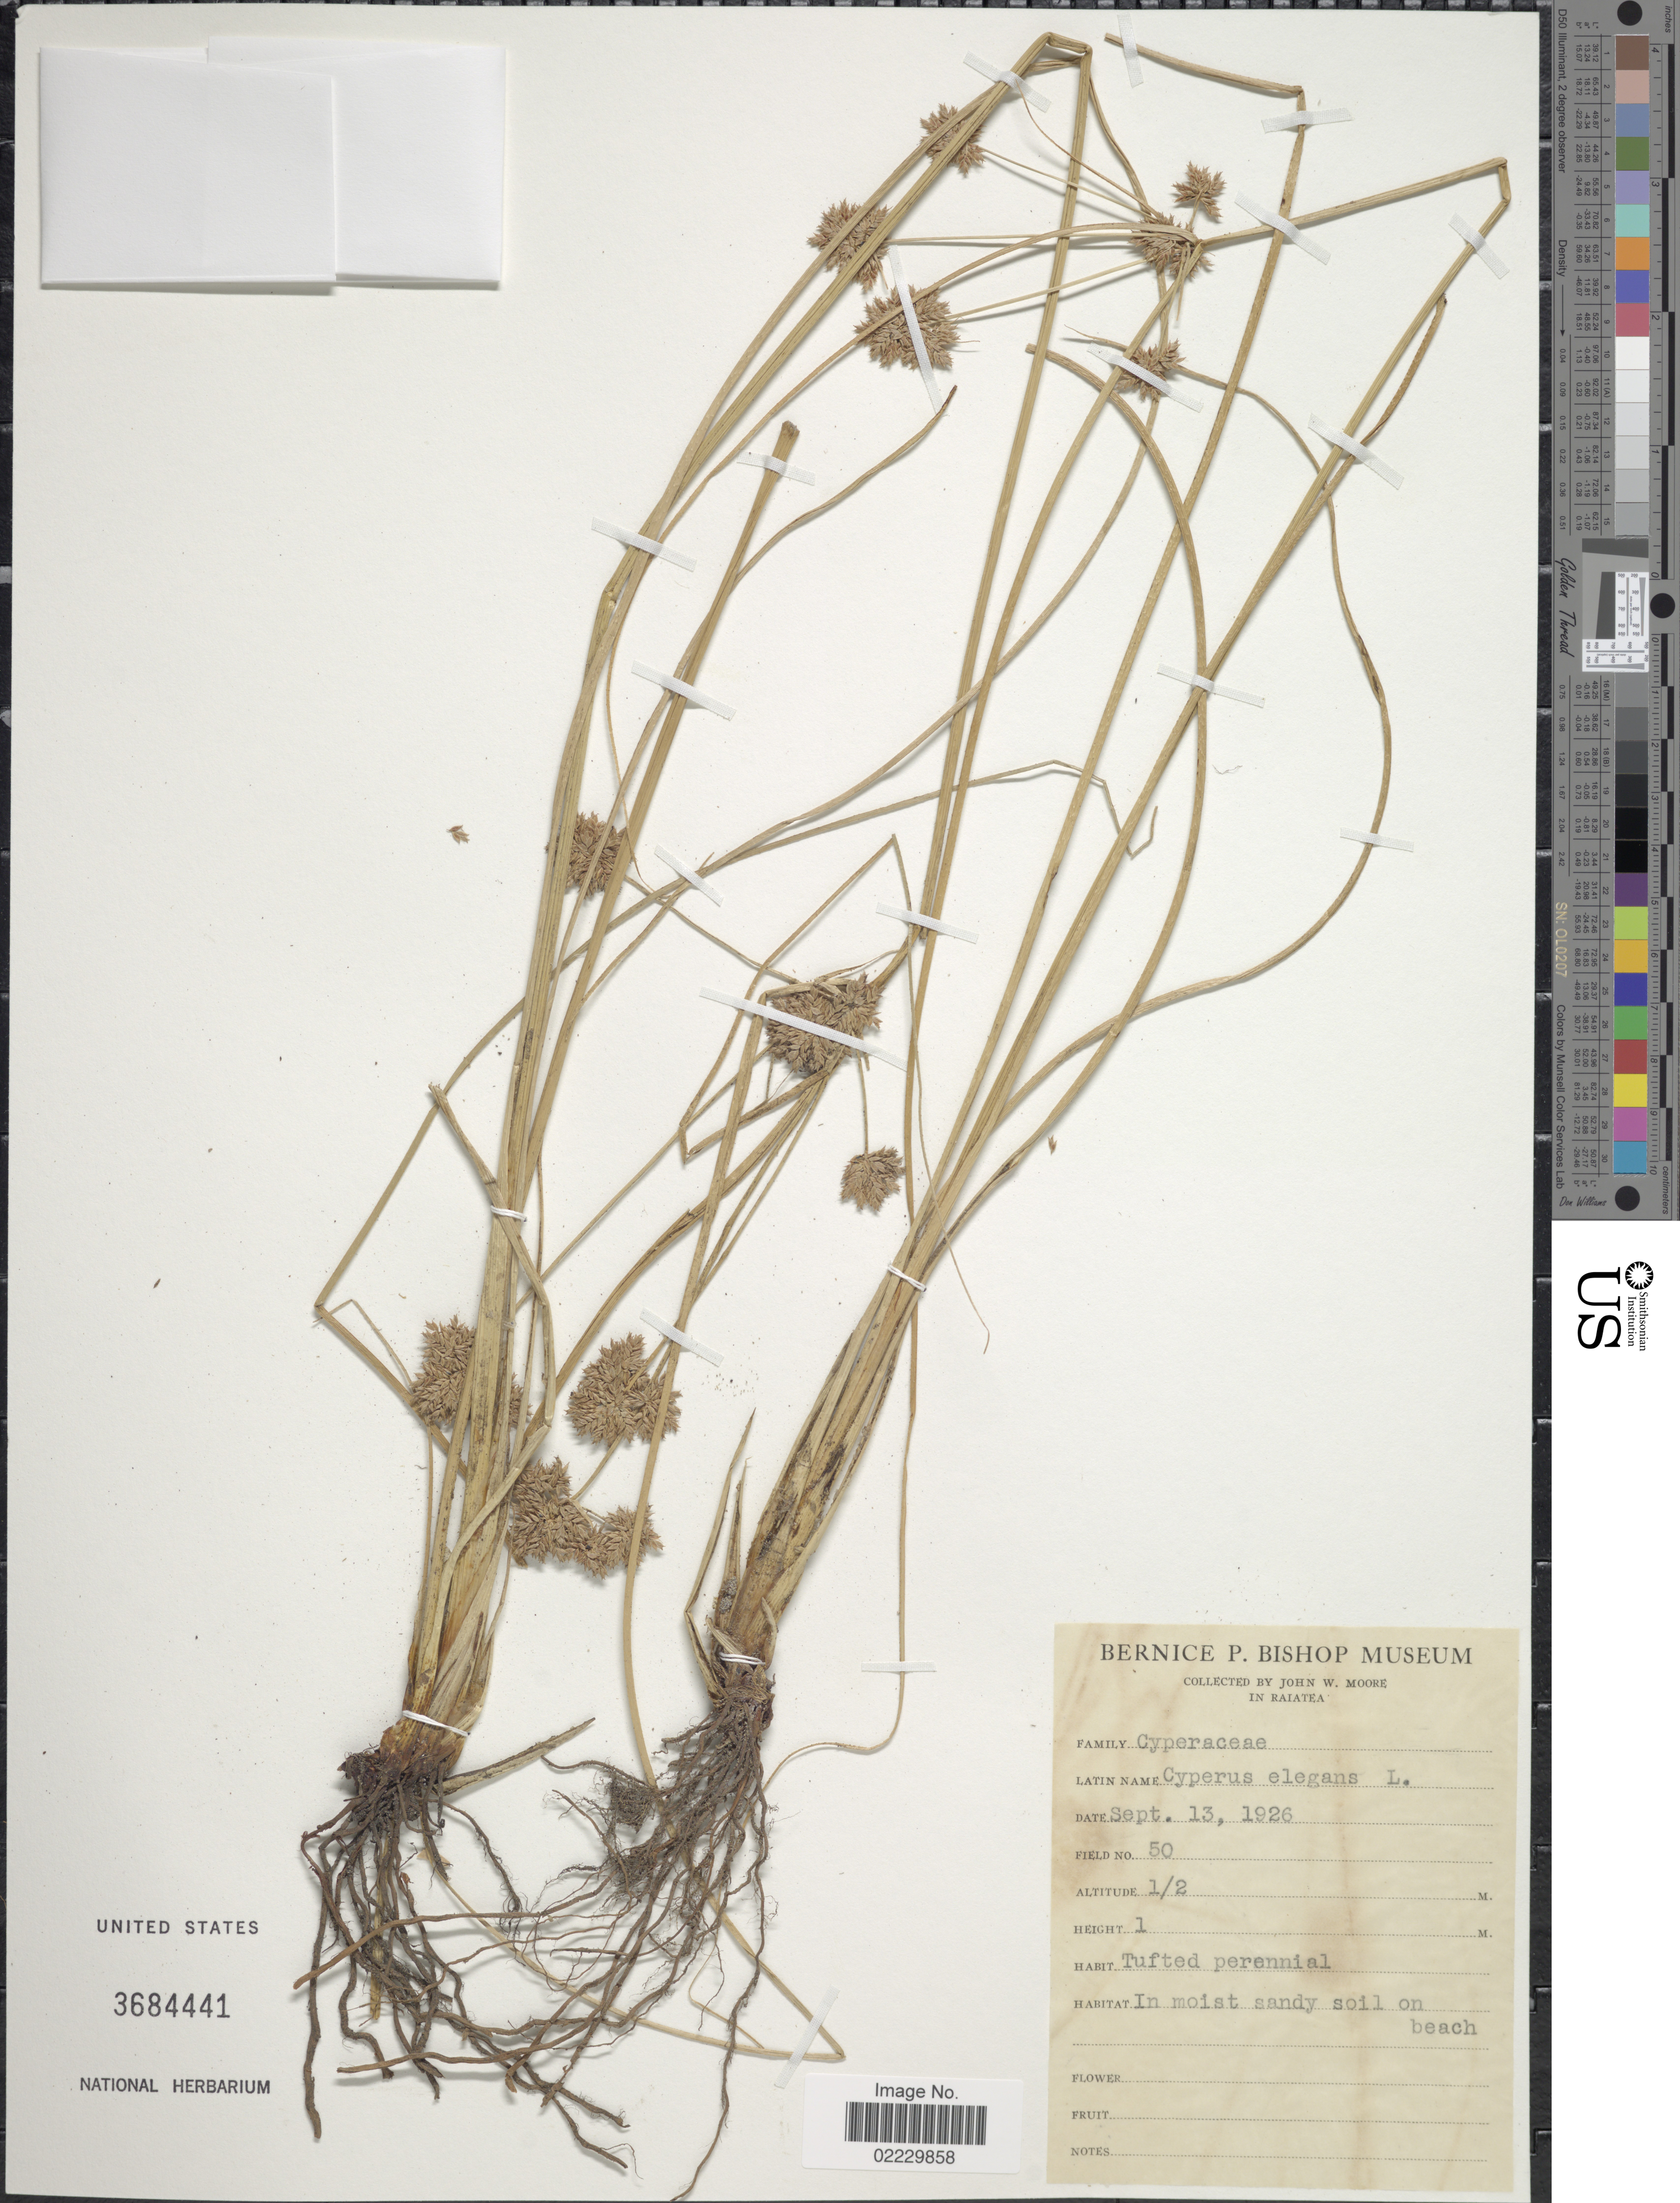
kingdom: Plantae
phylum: Tracheophyta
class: Liliopsida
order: Poales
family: Cyperaceae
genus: Cyperus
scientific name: Cyperus elegans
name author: L.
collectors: J. Moore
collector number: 50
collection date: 1926-09-13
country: French Polynesia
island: Raiatea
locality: Raiatea, In moist sandy soil on beach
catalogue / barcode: US 3684441